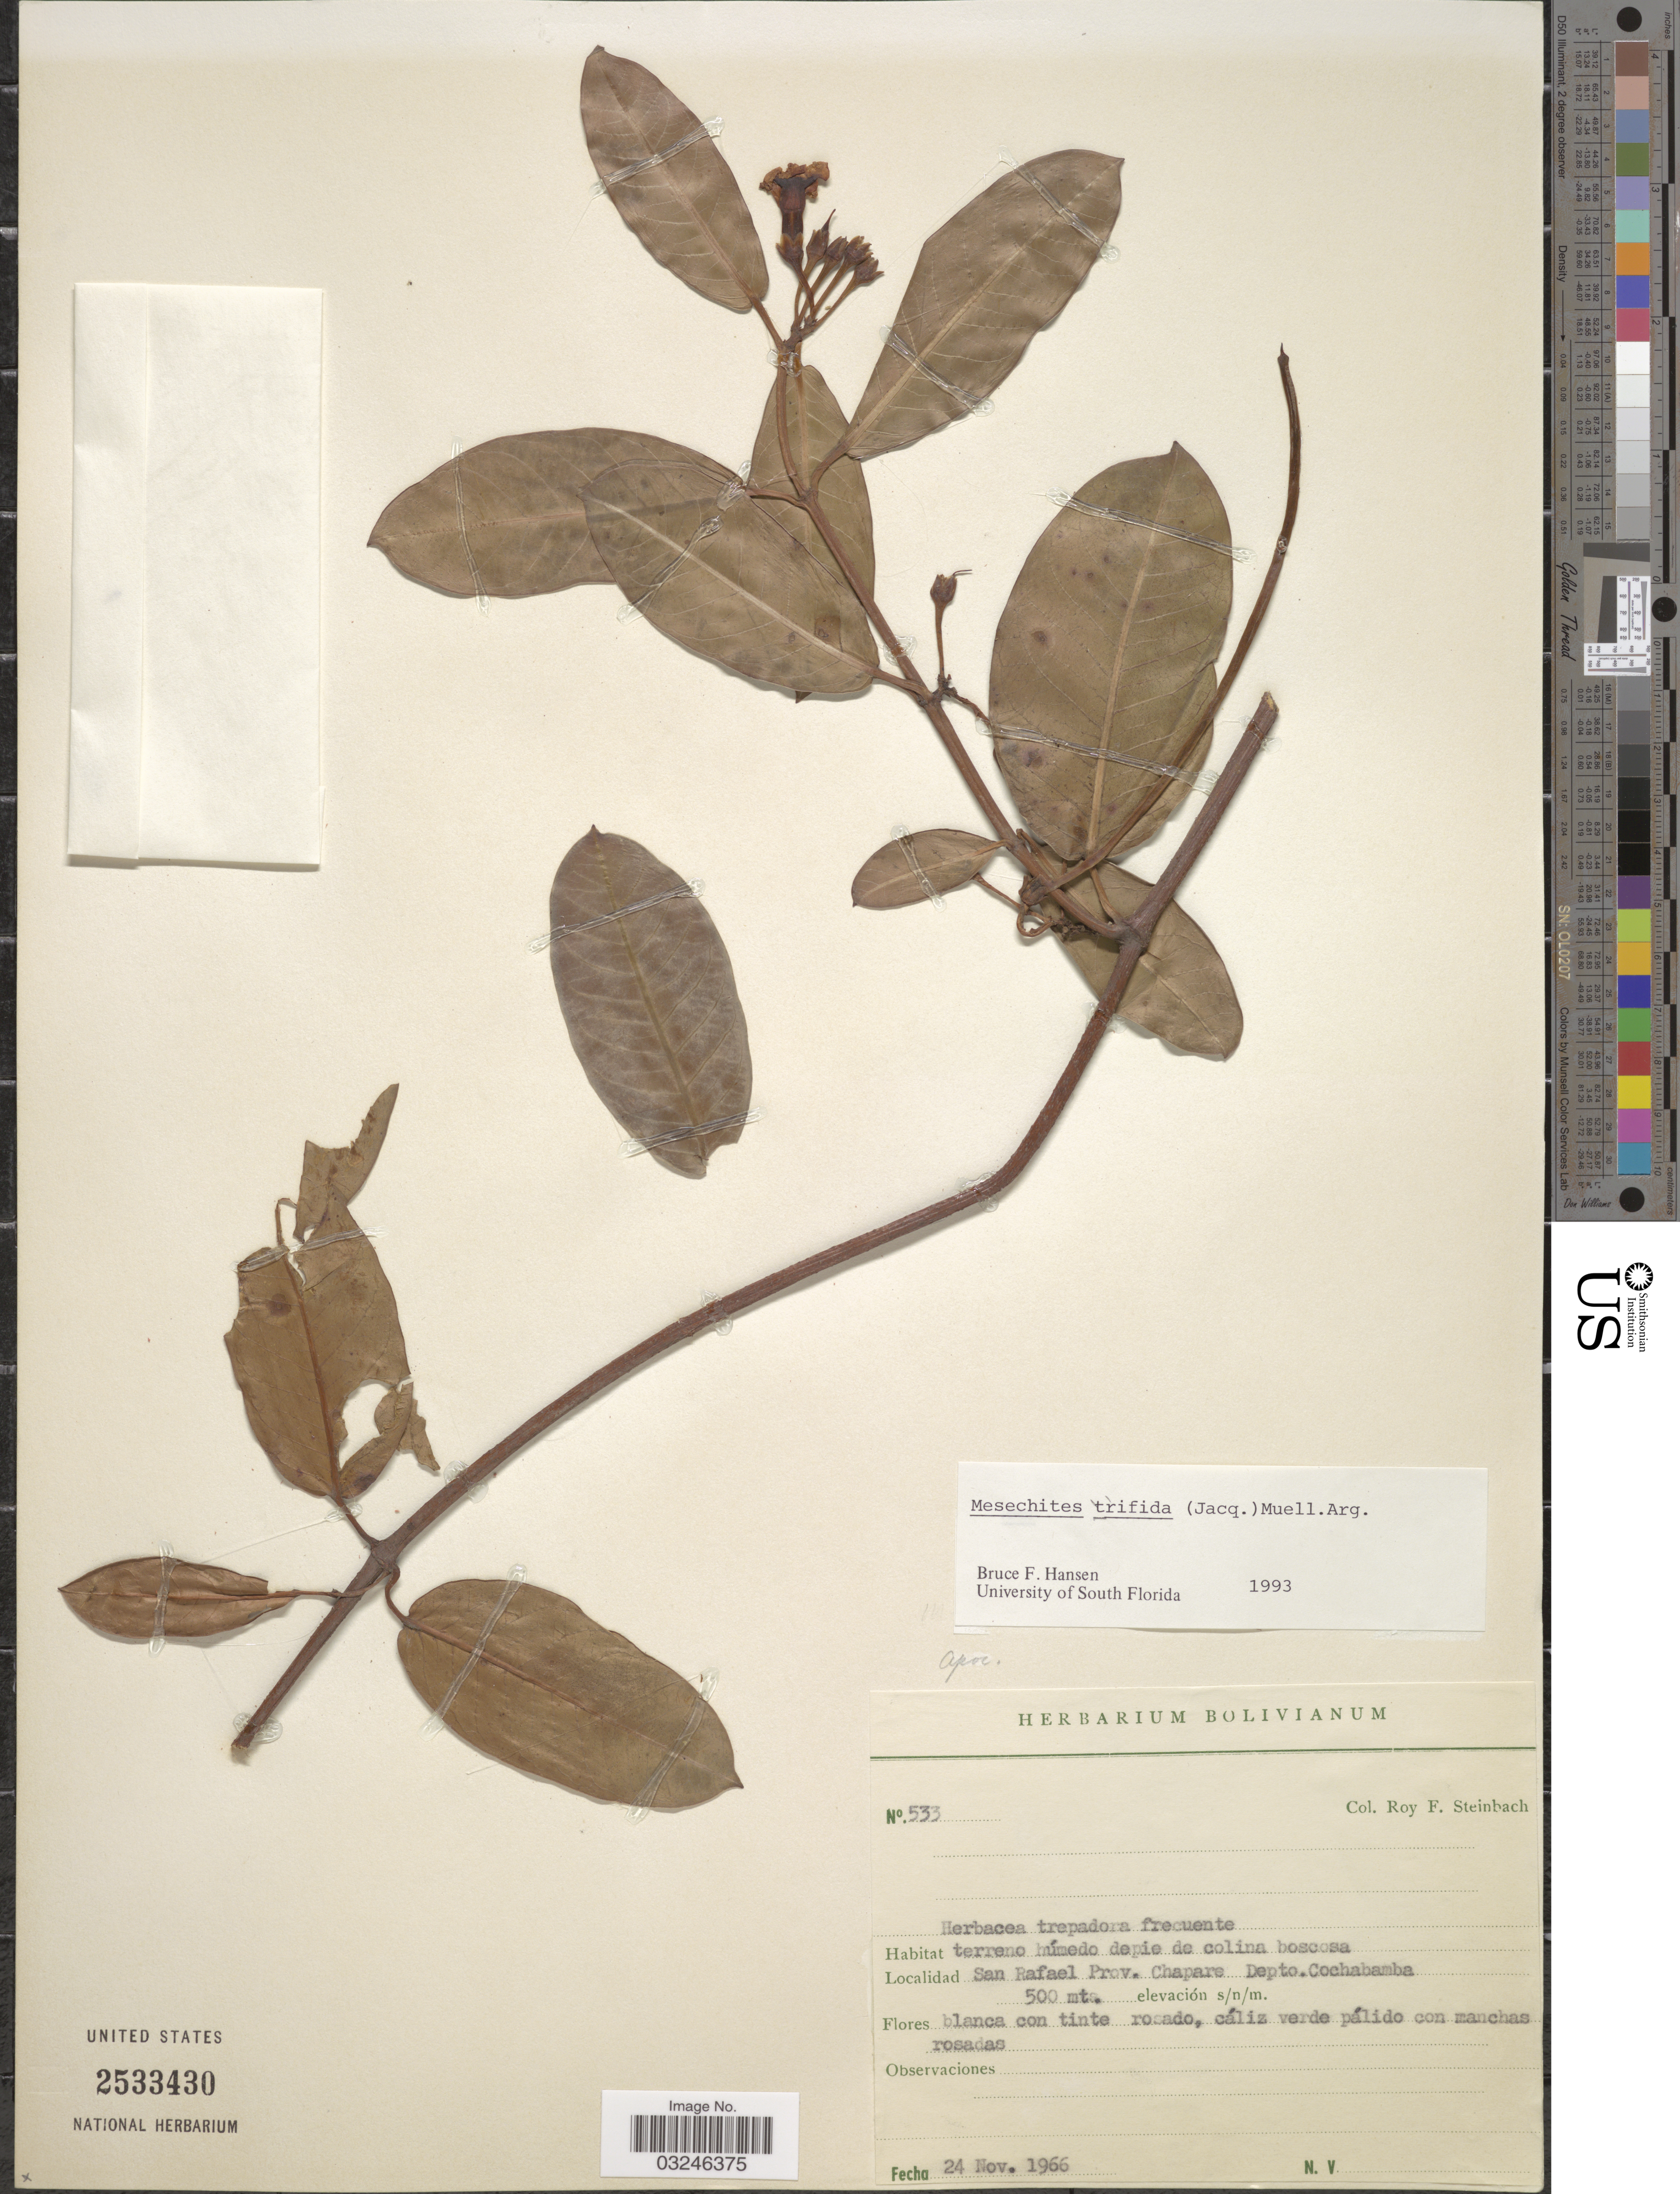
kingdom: Plantae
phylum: Tracheophyta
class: Magnoliopsida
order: Gentianales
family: Apocynaceae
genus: Mesechites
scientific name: Mesechites trifidus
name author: (Jacq.) Müll. Arg.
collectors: R. F. Steinbach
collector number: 533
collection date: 1966-11-24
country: Bolivia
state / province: Cochabamba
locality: San Rafael Prov. Chapare Depto. Cochabamba.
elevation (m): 500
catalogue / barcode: US 2533430